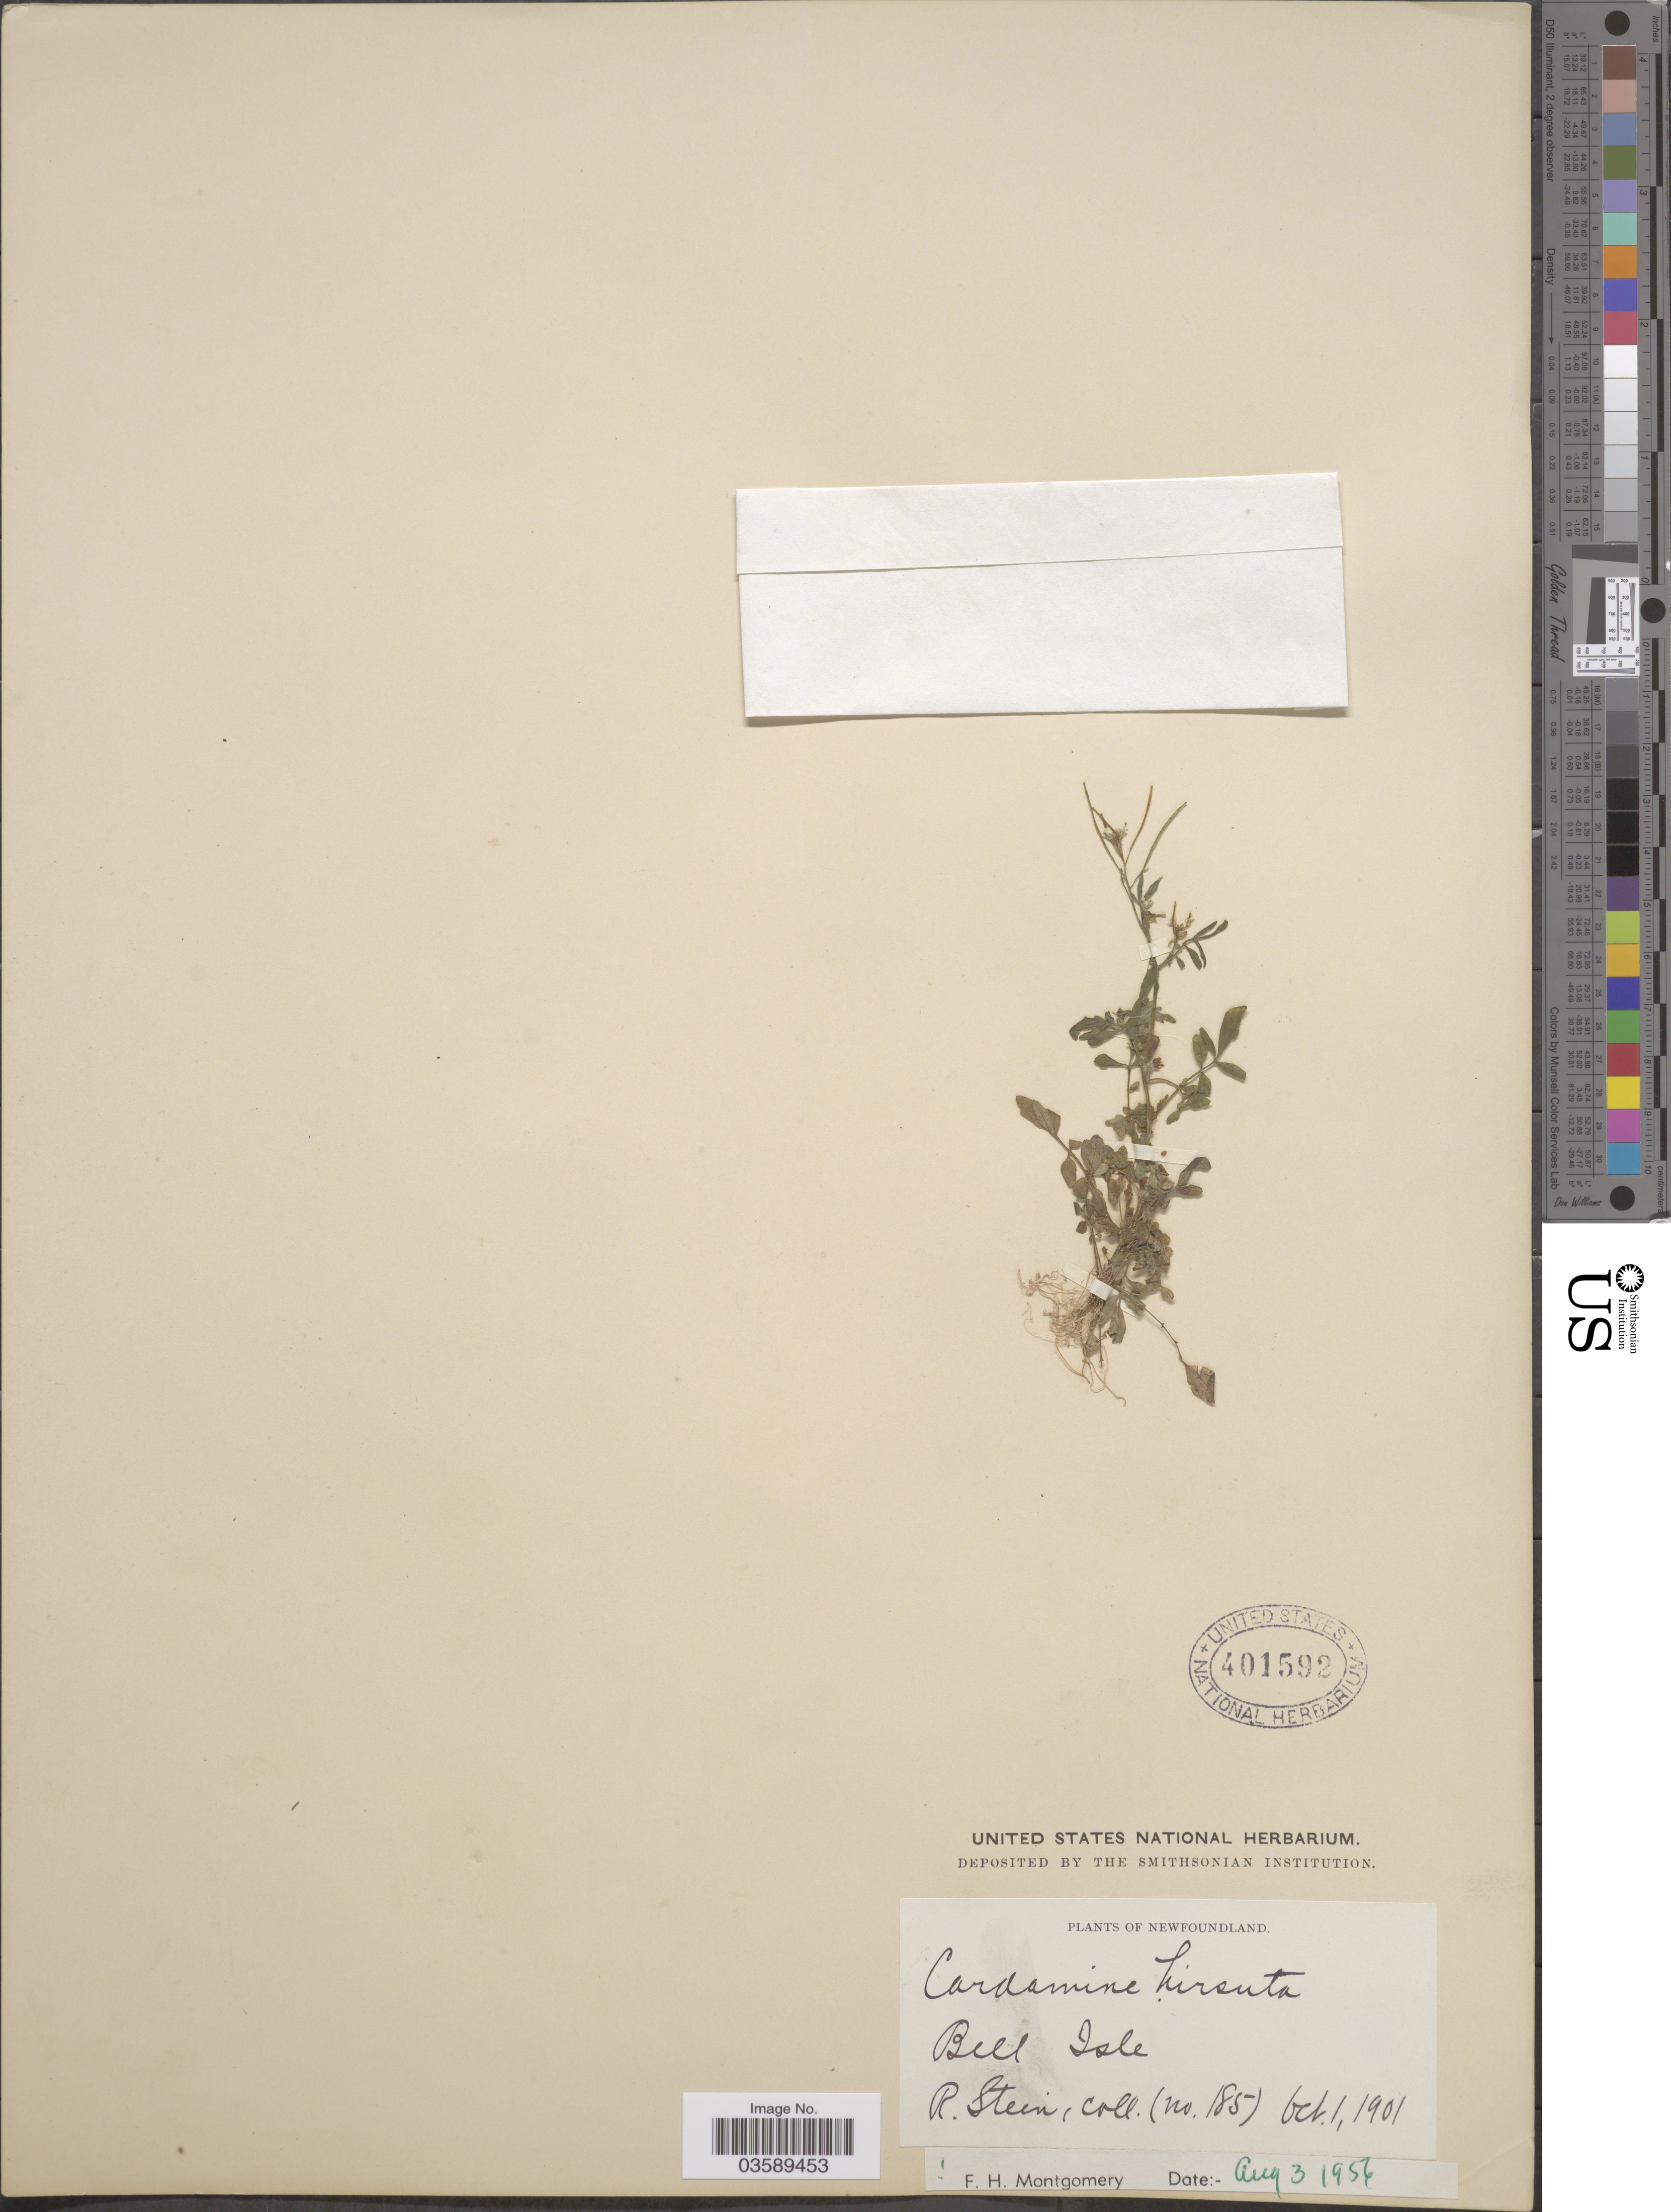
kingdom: Plantae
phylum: Tracheophyta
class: Magnoliopsida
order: Brassicales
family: Brassicaceae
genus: Cardamine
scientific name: Cardamine hirsuta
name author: L.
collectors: R. Stein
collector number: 185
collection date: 1901-10-01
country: Canada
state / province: Newfoundland and Labrador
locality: Bell Isle.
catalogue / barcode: US 401592